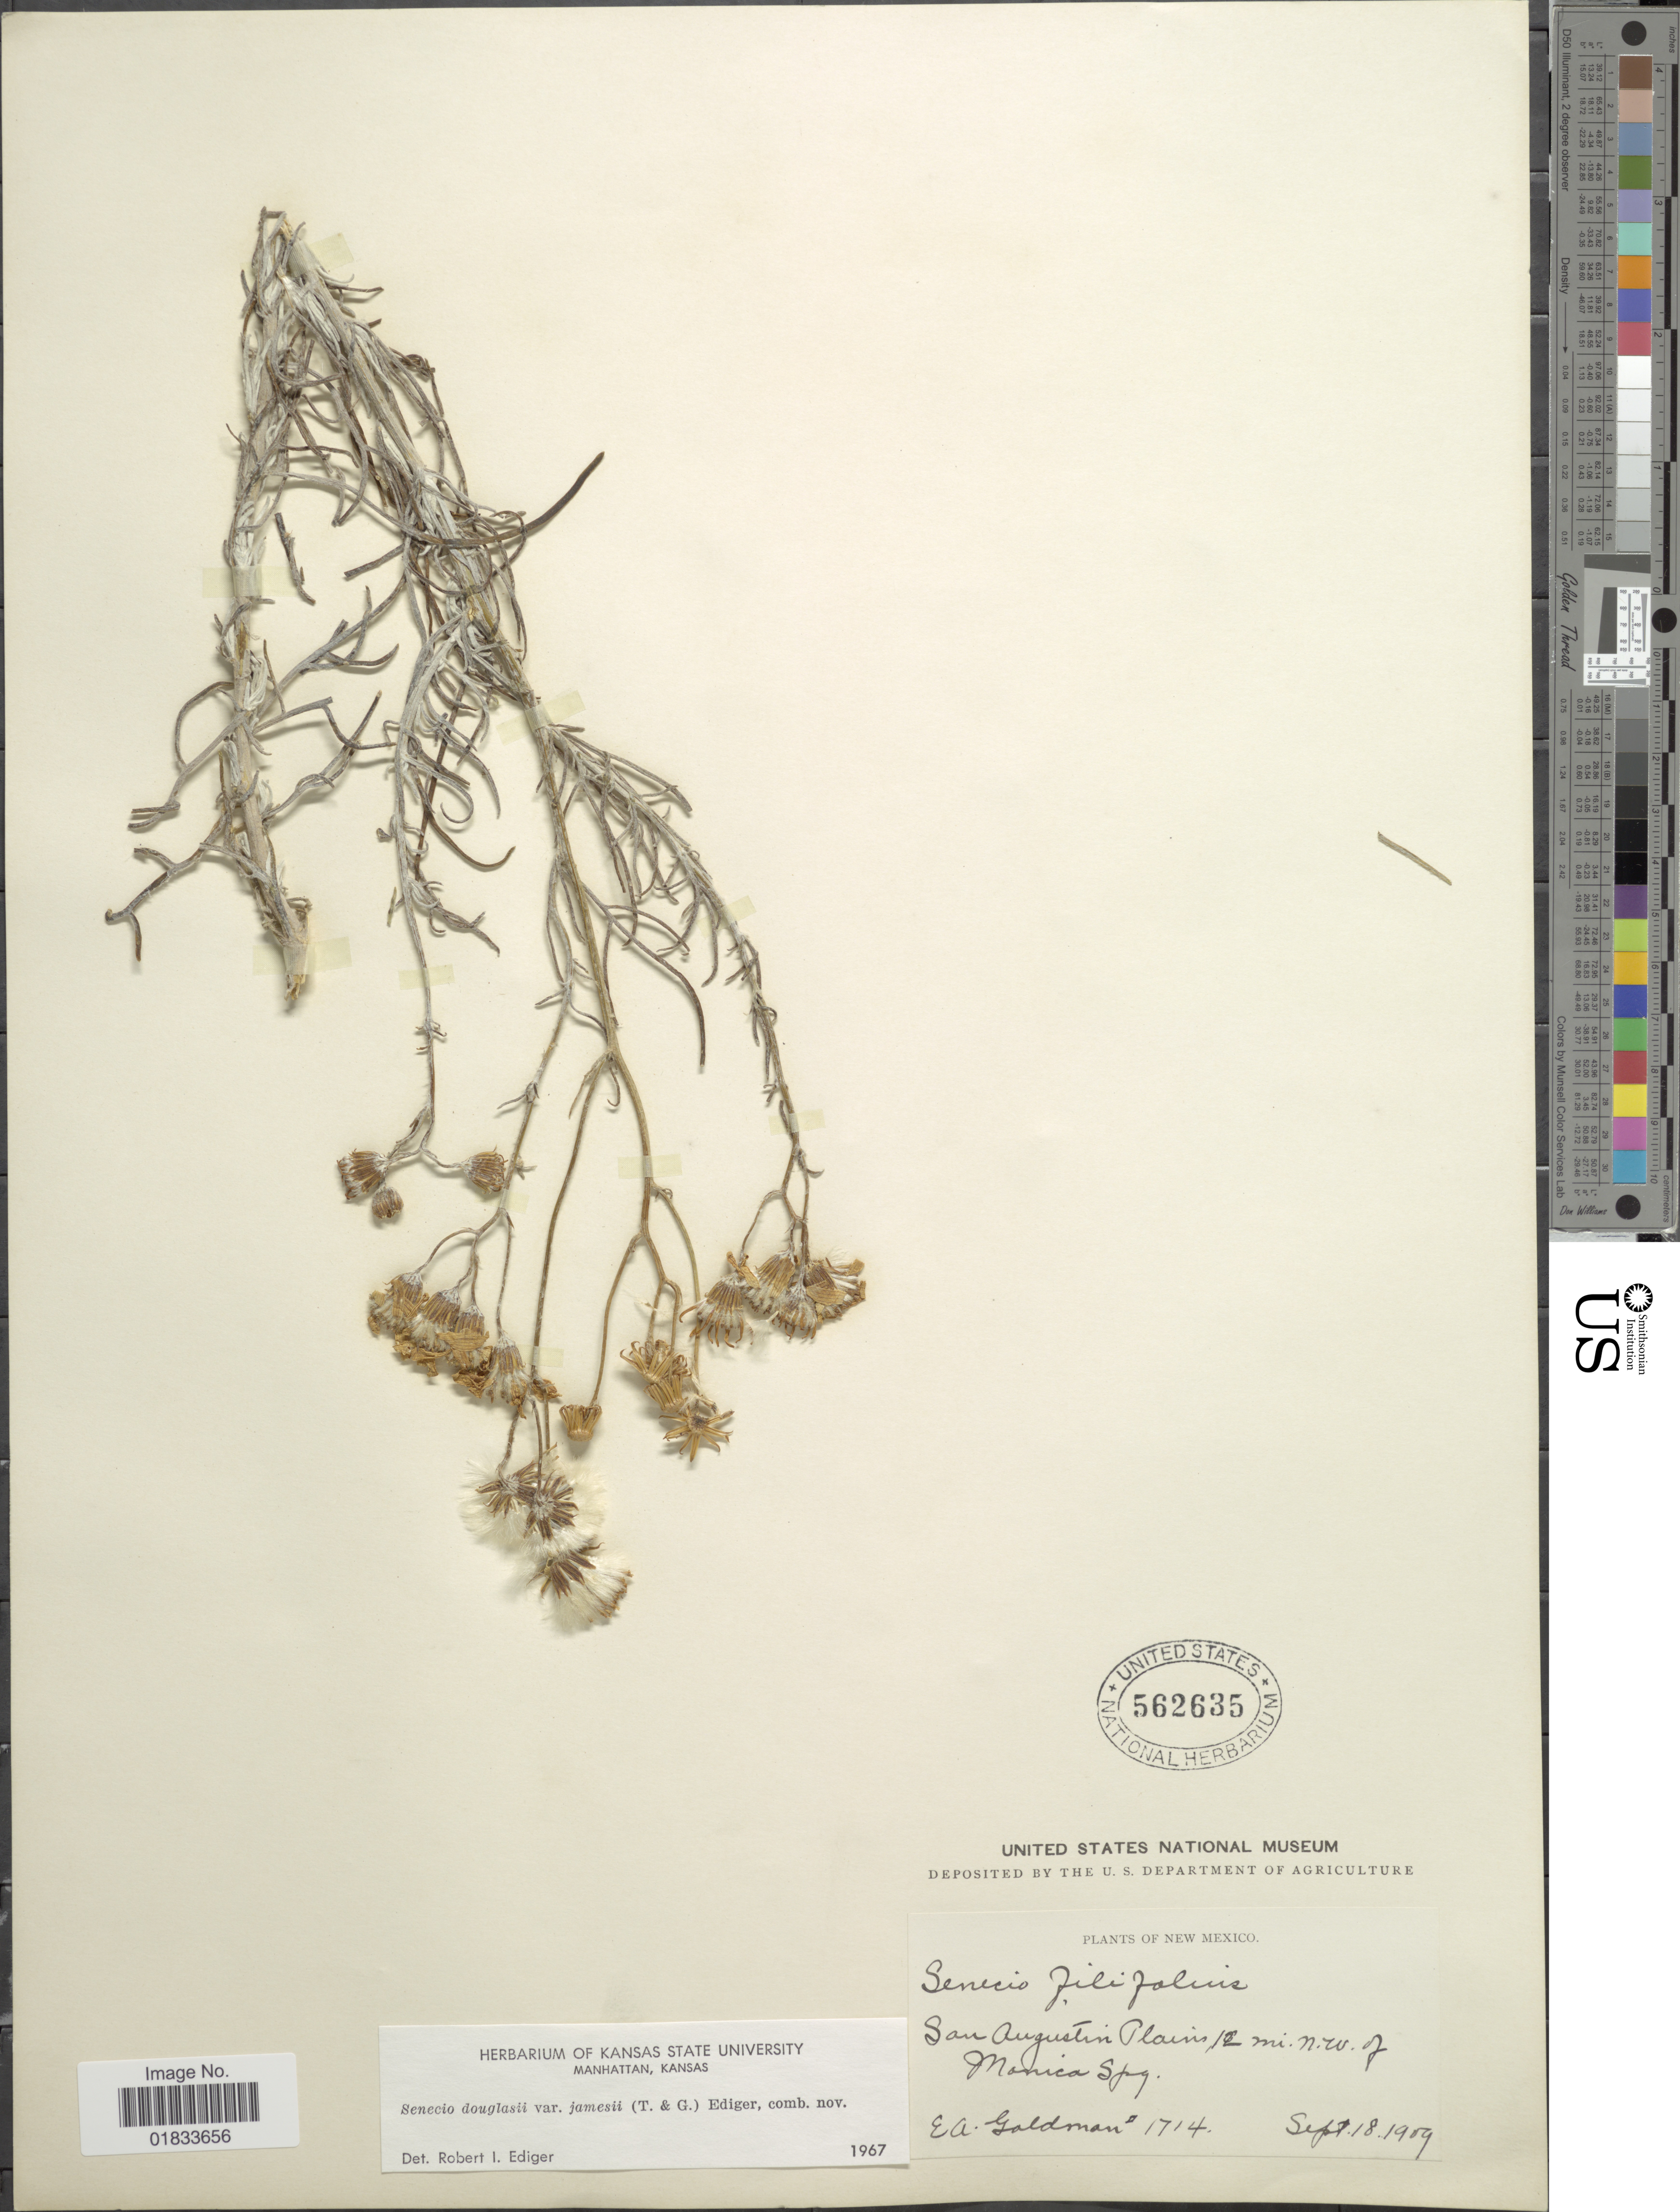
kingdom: Plantae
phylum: Tracheophyta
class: Magnoliopsida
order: Asterales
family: Asteraceae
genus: Senecio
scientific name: Senecio flaccidus var. flaccidus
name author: Less.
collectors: E. A. Goldman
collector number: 1714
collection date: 1909-09-18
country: United States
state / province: New Mexico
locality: San Augustin Plains 12 mi. n.w. of Monica spg.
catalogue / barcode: US 562635